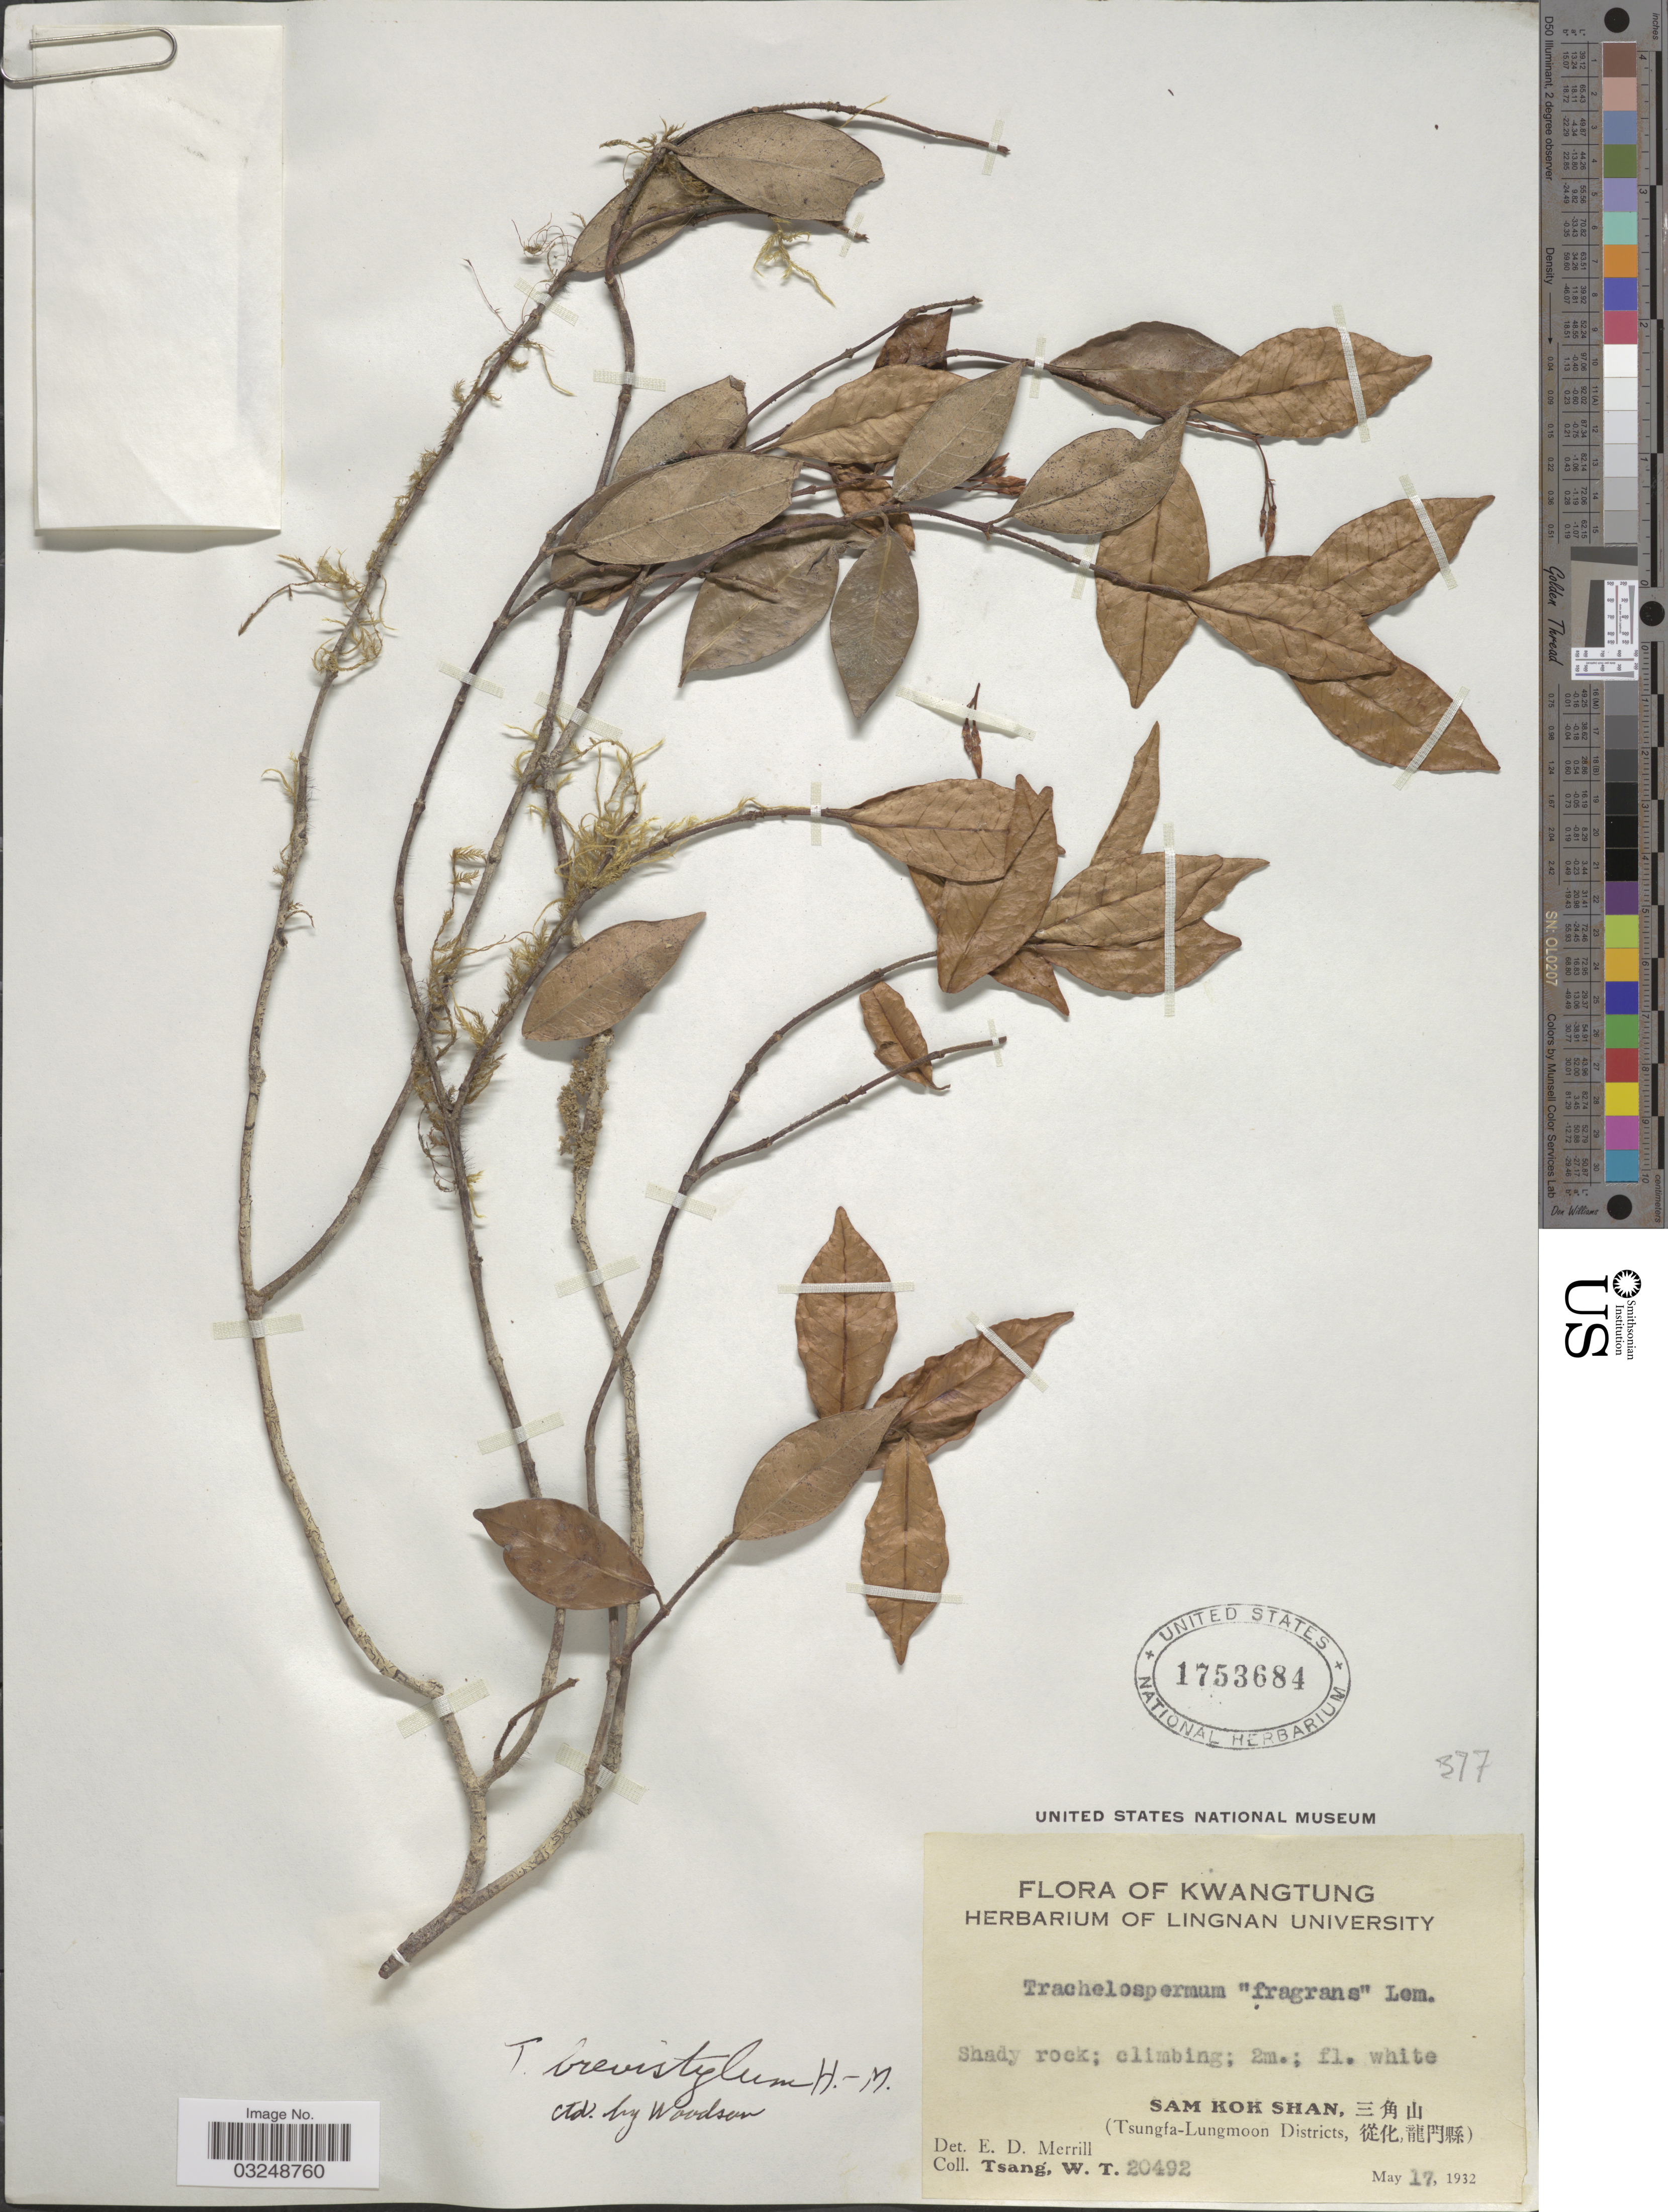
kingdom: Plantae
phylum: Tracheophyta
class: Magnoliopsida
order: Gentianales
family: Apocynaceae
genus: Trachelospermum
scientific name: Trachelospermum brevistylum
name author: Hand.-Mazz.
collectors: W. T. Tsang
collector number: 20492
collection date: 1932-05-17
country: China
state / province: Guangdong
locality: Kwangtung, Sam Kok Shan, X, (Tsungfa-Lungmoon Districts, X).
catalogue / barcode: US 1753684